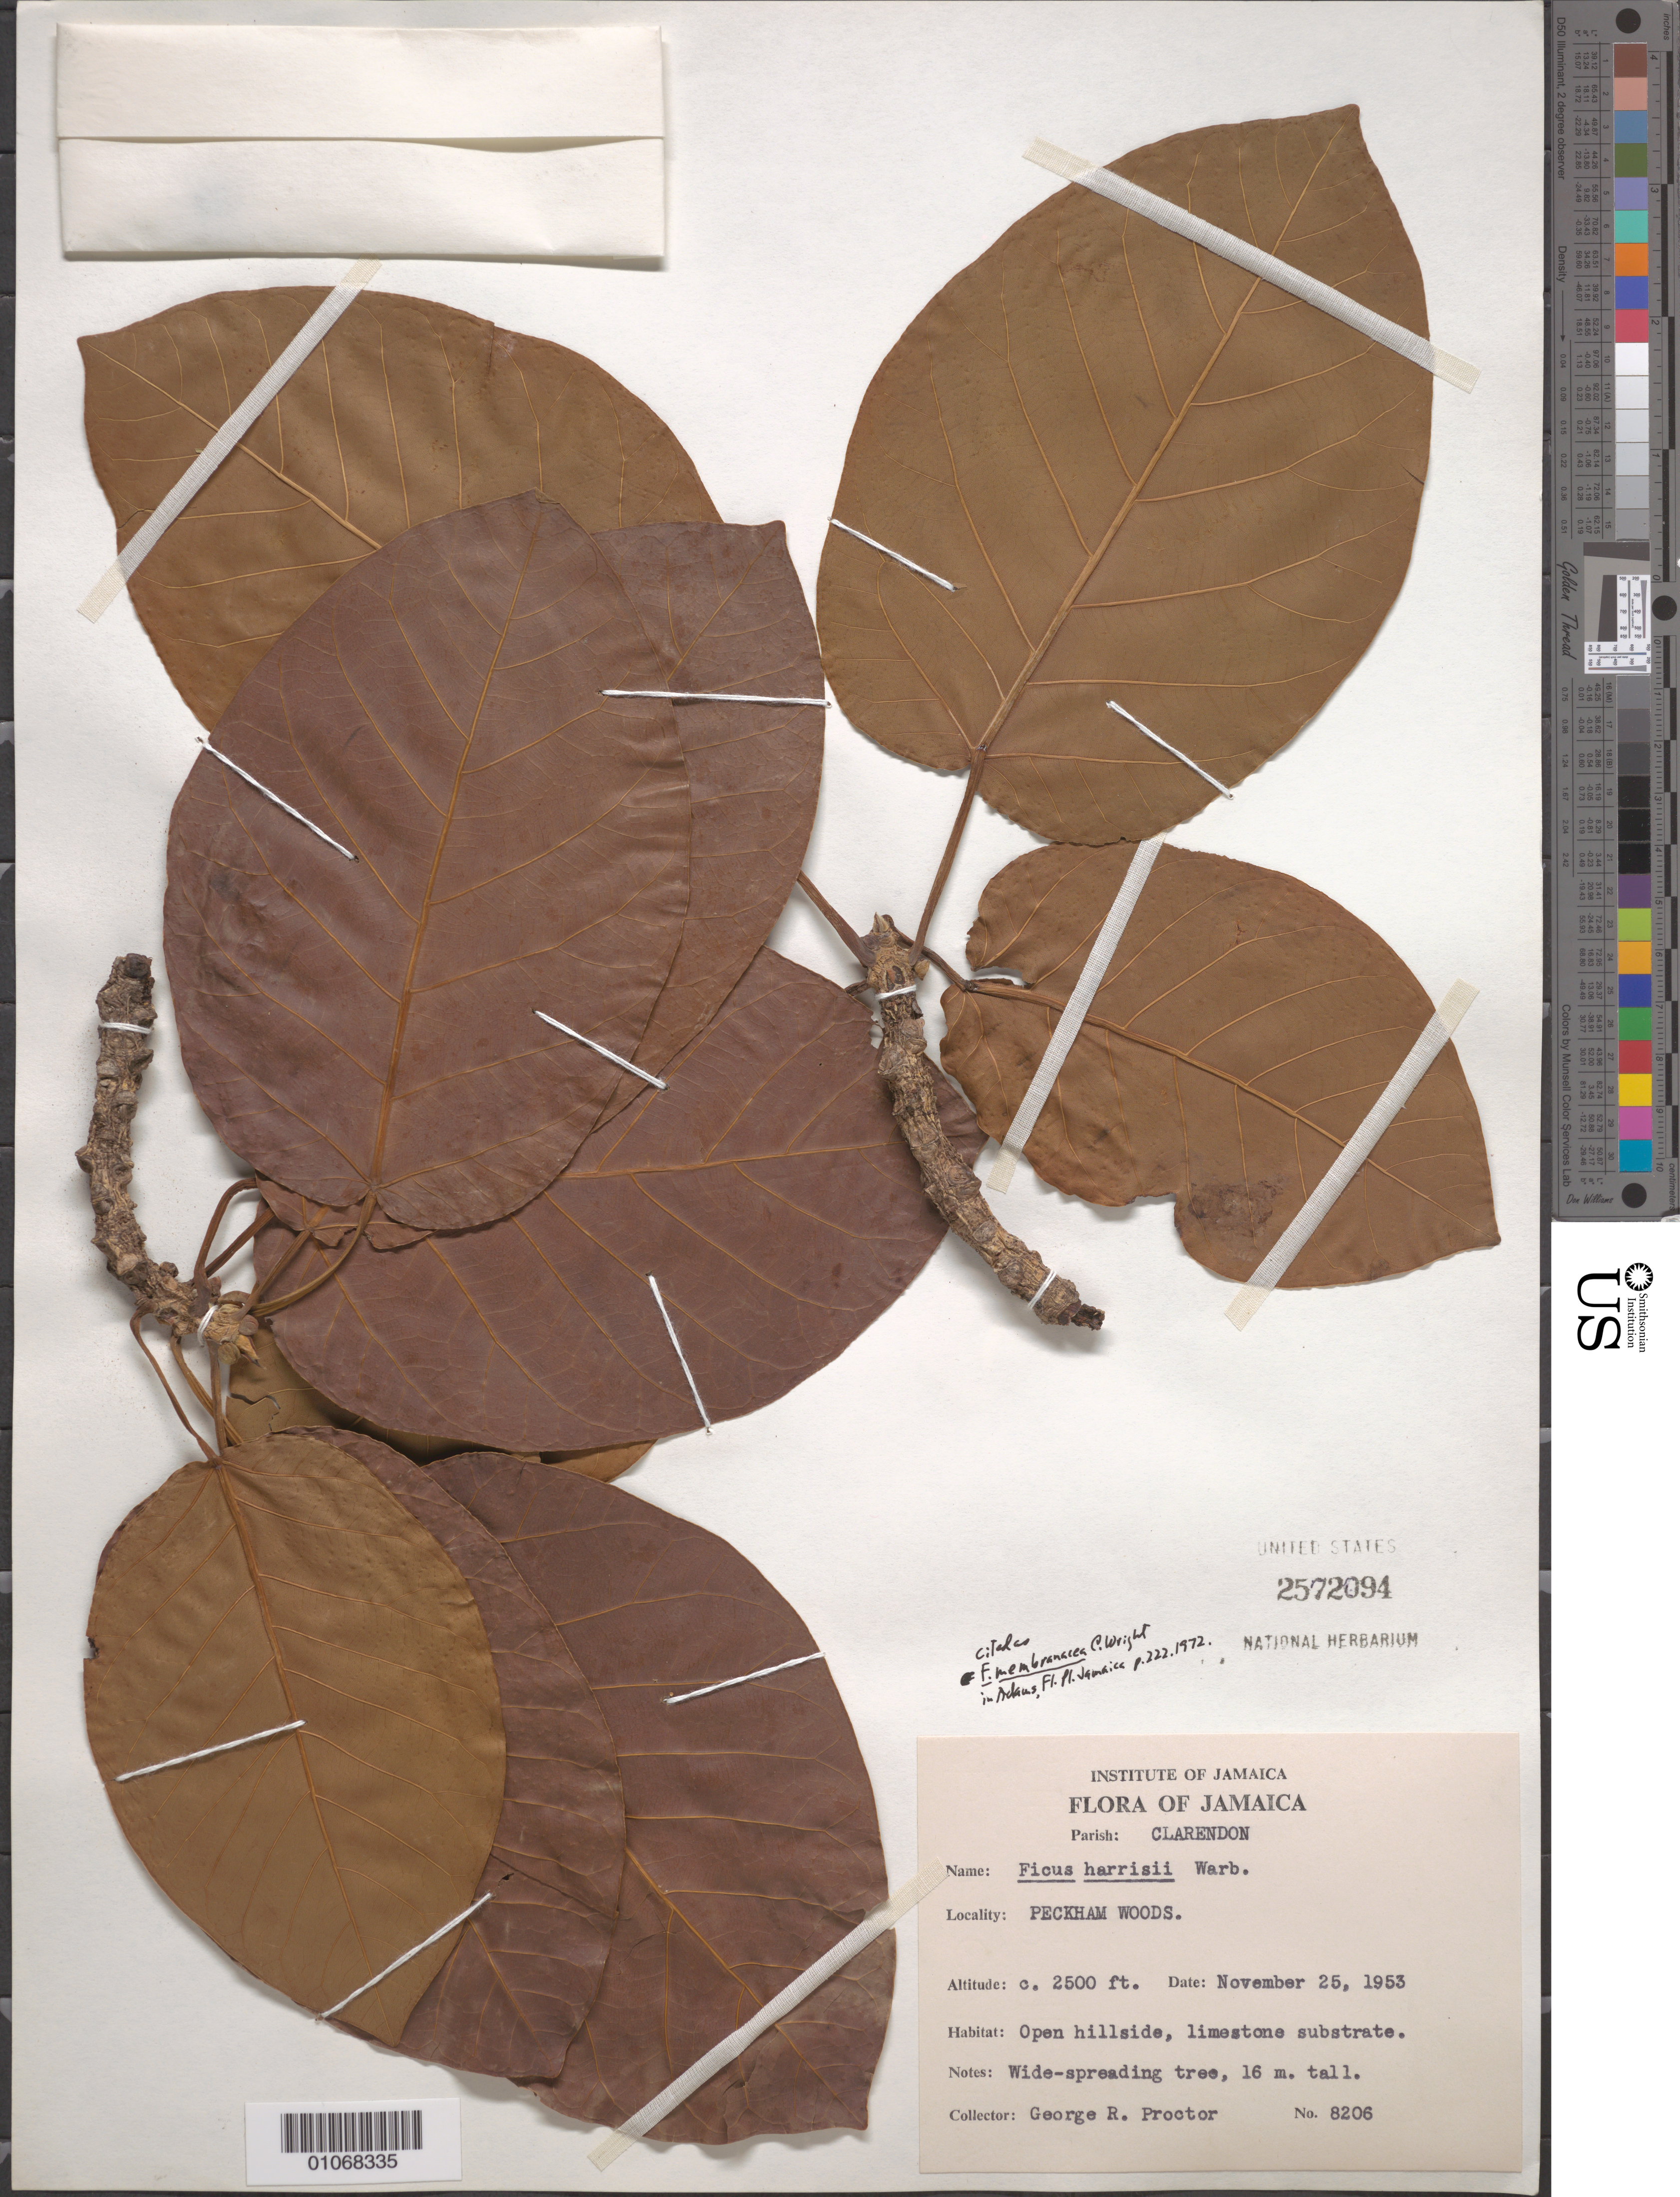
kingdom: Plantae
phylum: Tracheophyta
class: Magnoliopsida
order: Rosales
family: Moraceae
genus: Ficus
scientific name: Ficus membranacea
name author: C. Wright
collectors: G. R. Proctor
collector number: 8206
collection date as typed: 25 Nov 1953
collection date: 1953-11-25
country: Jamaica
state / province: Clarendon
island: Jamaica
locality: Peckham woods.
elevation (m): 762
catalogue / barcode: US 2572094